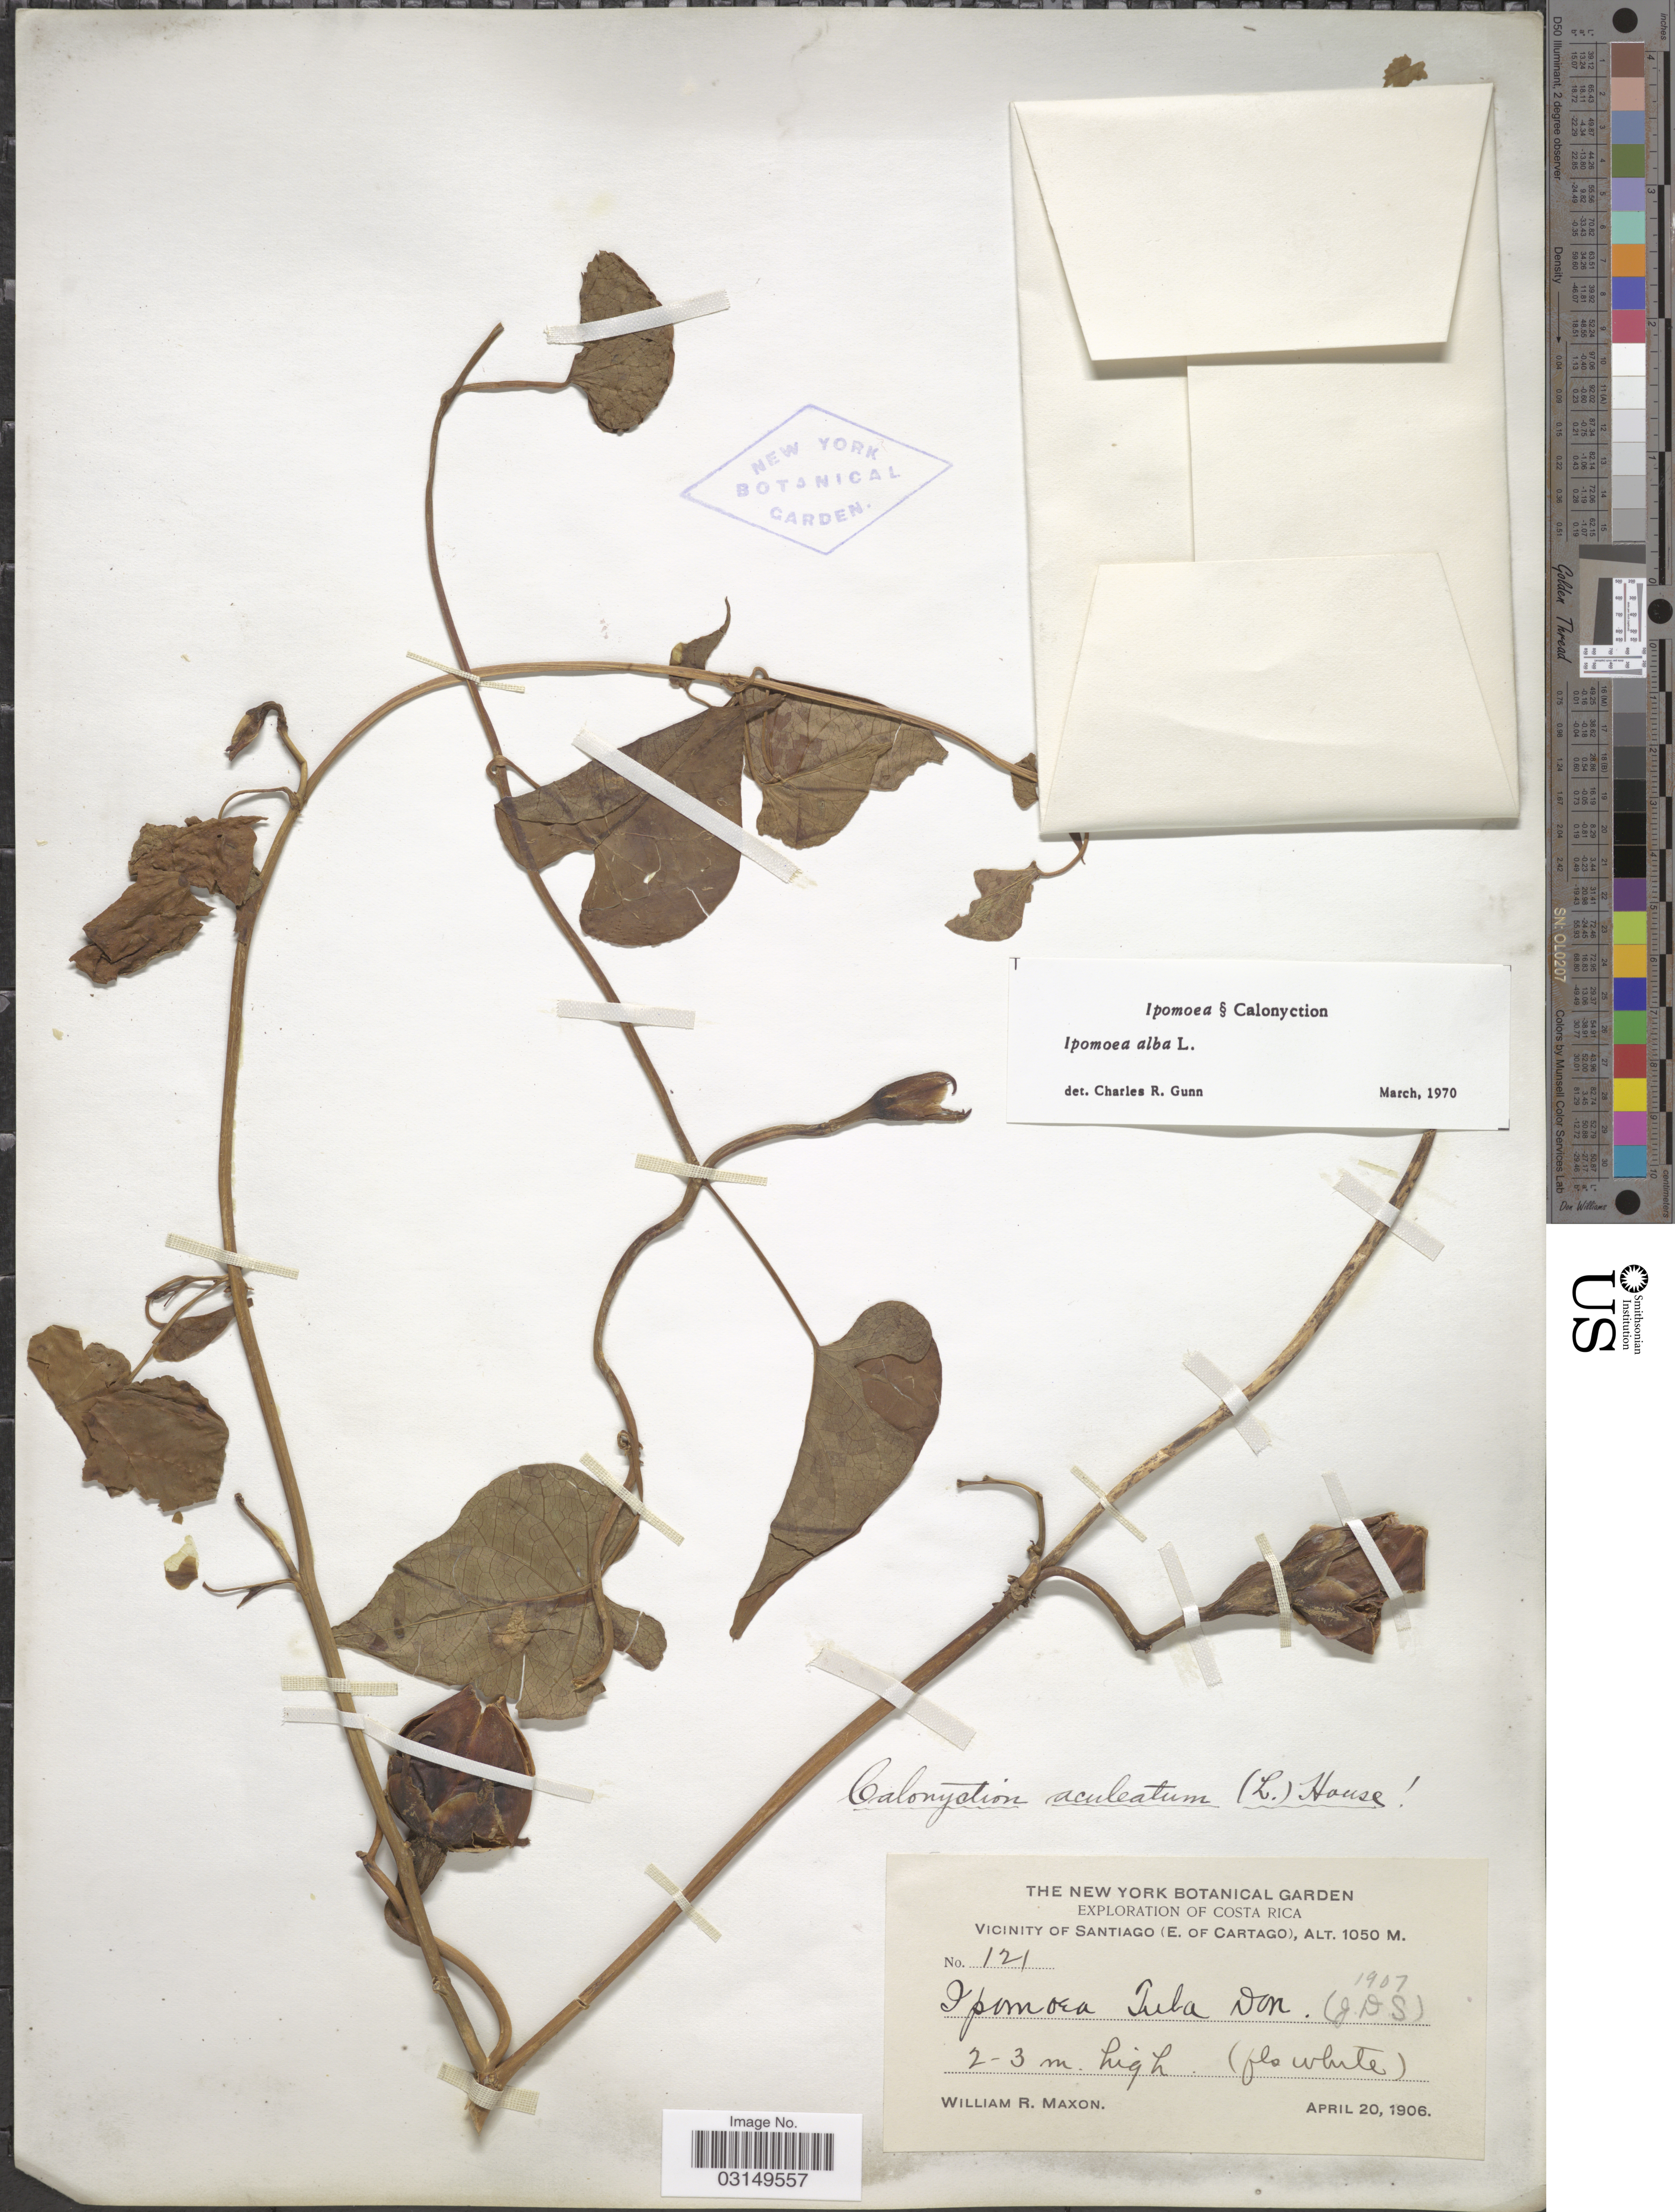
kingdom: Plantae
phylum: Tracheophyta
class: Magnoliopsida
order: Solanales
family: Convolvulaceae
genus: Ipomoea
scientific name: Ipomoea alba L.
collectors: W. R. Maxon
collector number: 121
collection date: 1906-04-20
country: Costa Rica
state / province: Cartago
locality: Vicinity of Santiago (E. of Cartago).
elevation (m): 1050